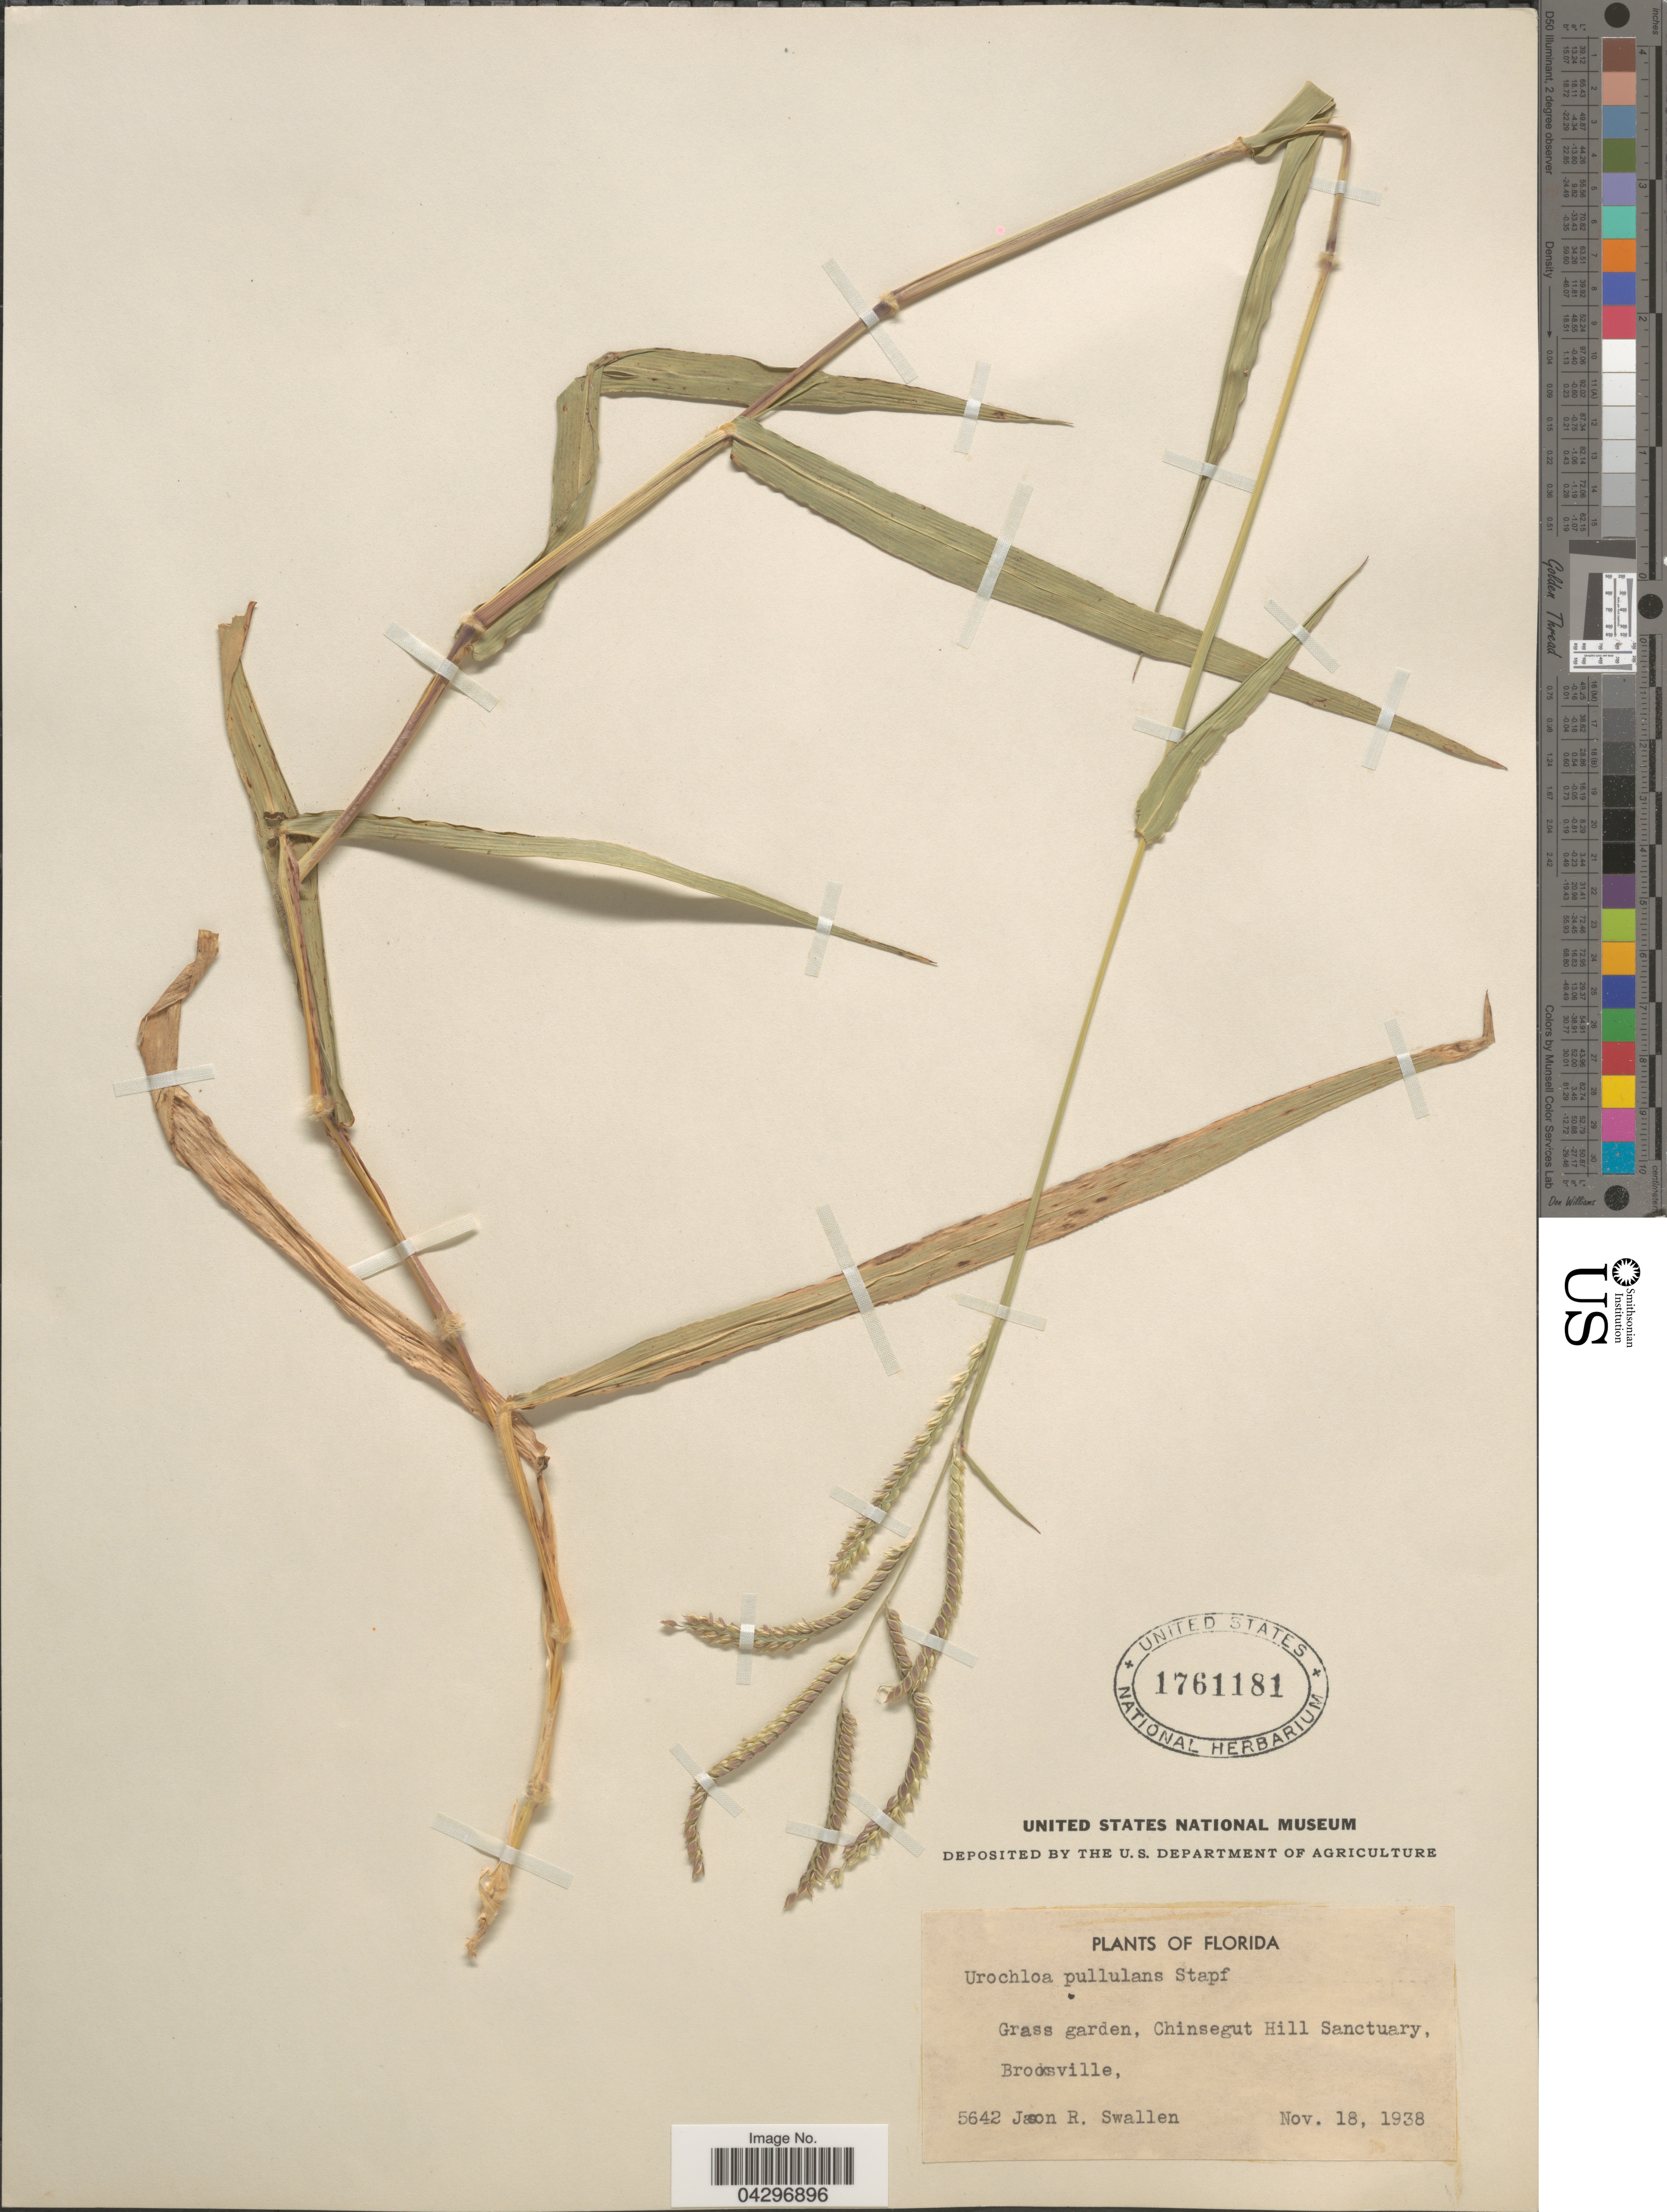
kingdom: Plantae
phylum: Tracheophyta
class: Liliopsida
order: Poales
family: Poaceae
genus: Urochloa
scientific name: Urochloa mosambicensis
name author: (Hack.) Dandy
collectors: J. R. Swallen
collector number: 5642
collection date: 1938-11-18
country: United States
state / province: Florida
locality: Grass garden, Chinsegut Hill Sanctuary, Brooksville.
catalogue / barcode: US 1761181